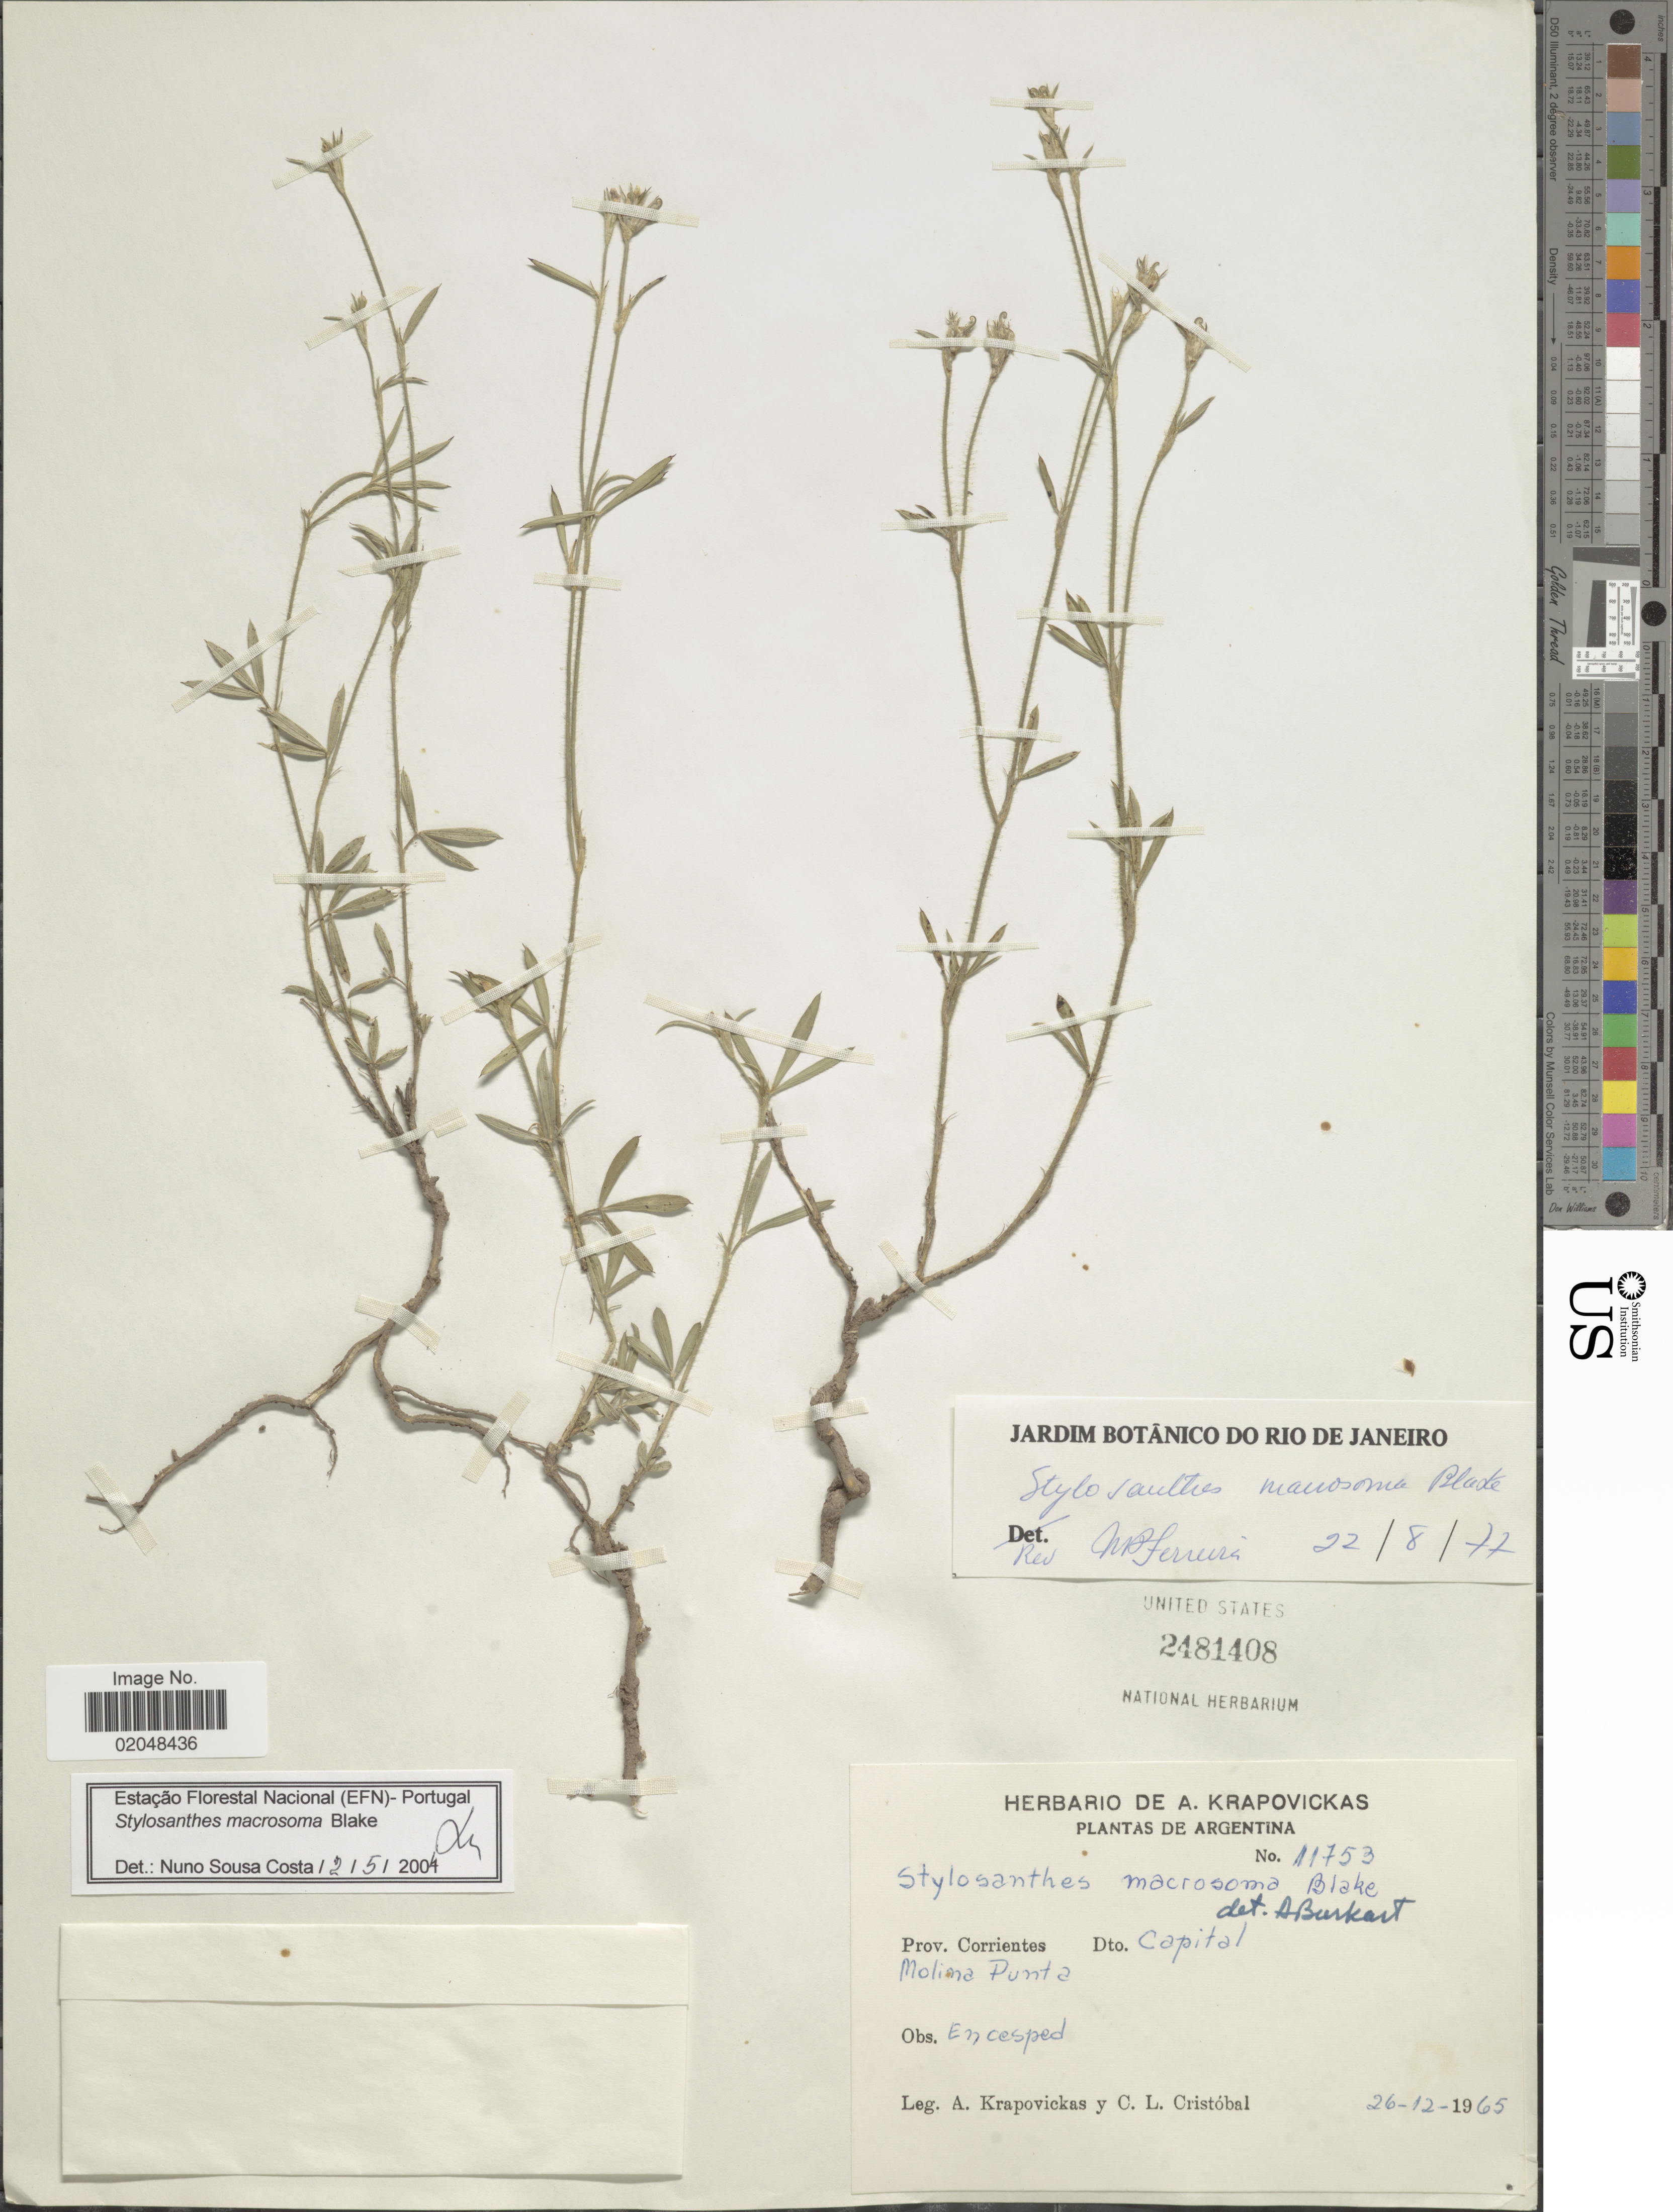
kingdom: Plantae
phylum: Tracheophyta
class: Magnoliopsida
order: Fabales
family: Fabaceae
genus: Stylosanthes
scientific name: Stylosanthes macrosoma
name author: S.F. Blake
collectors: A. Krapovickas & C. L. Cristóbal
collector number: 11753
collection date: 1965-12-26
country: Argentina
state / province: Corrientes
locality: Dto. Capital, Molina Punta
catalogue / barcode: US 2481408